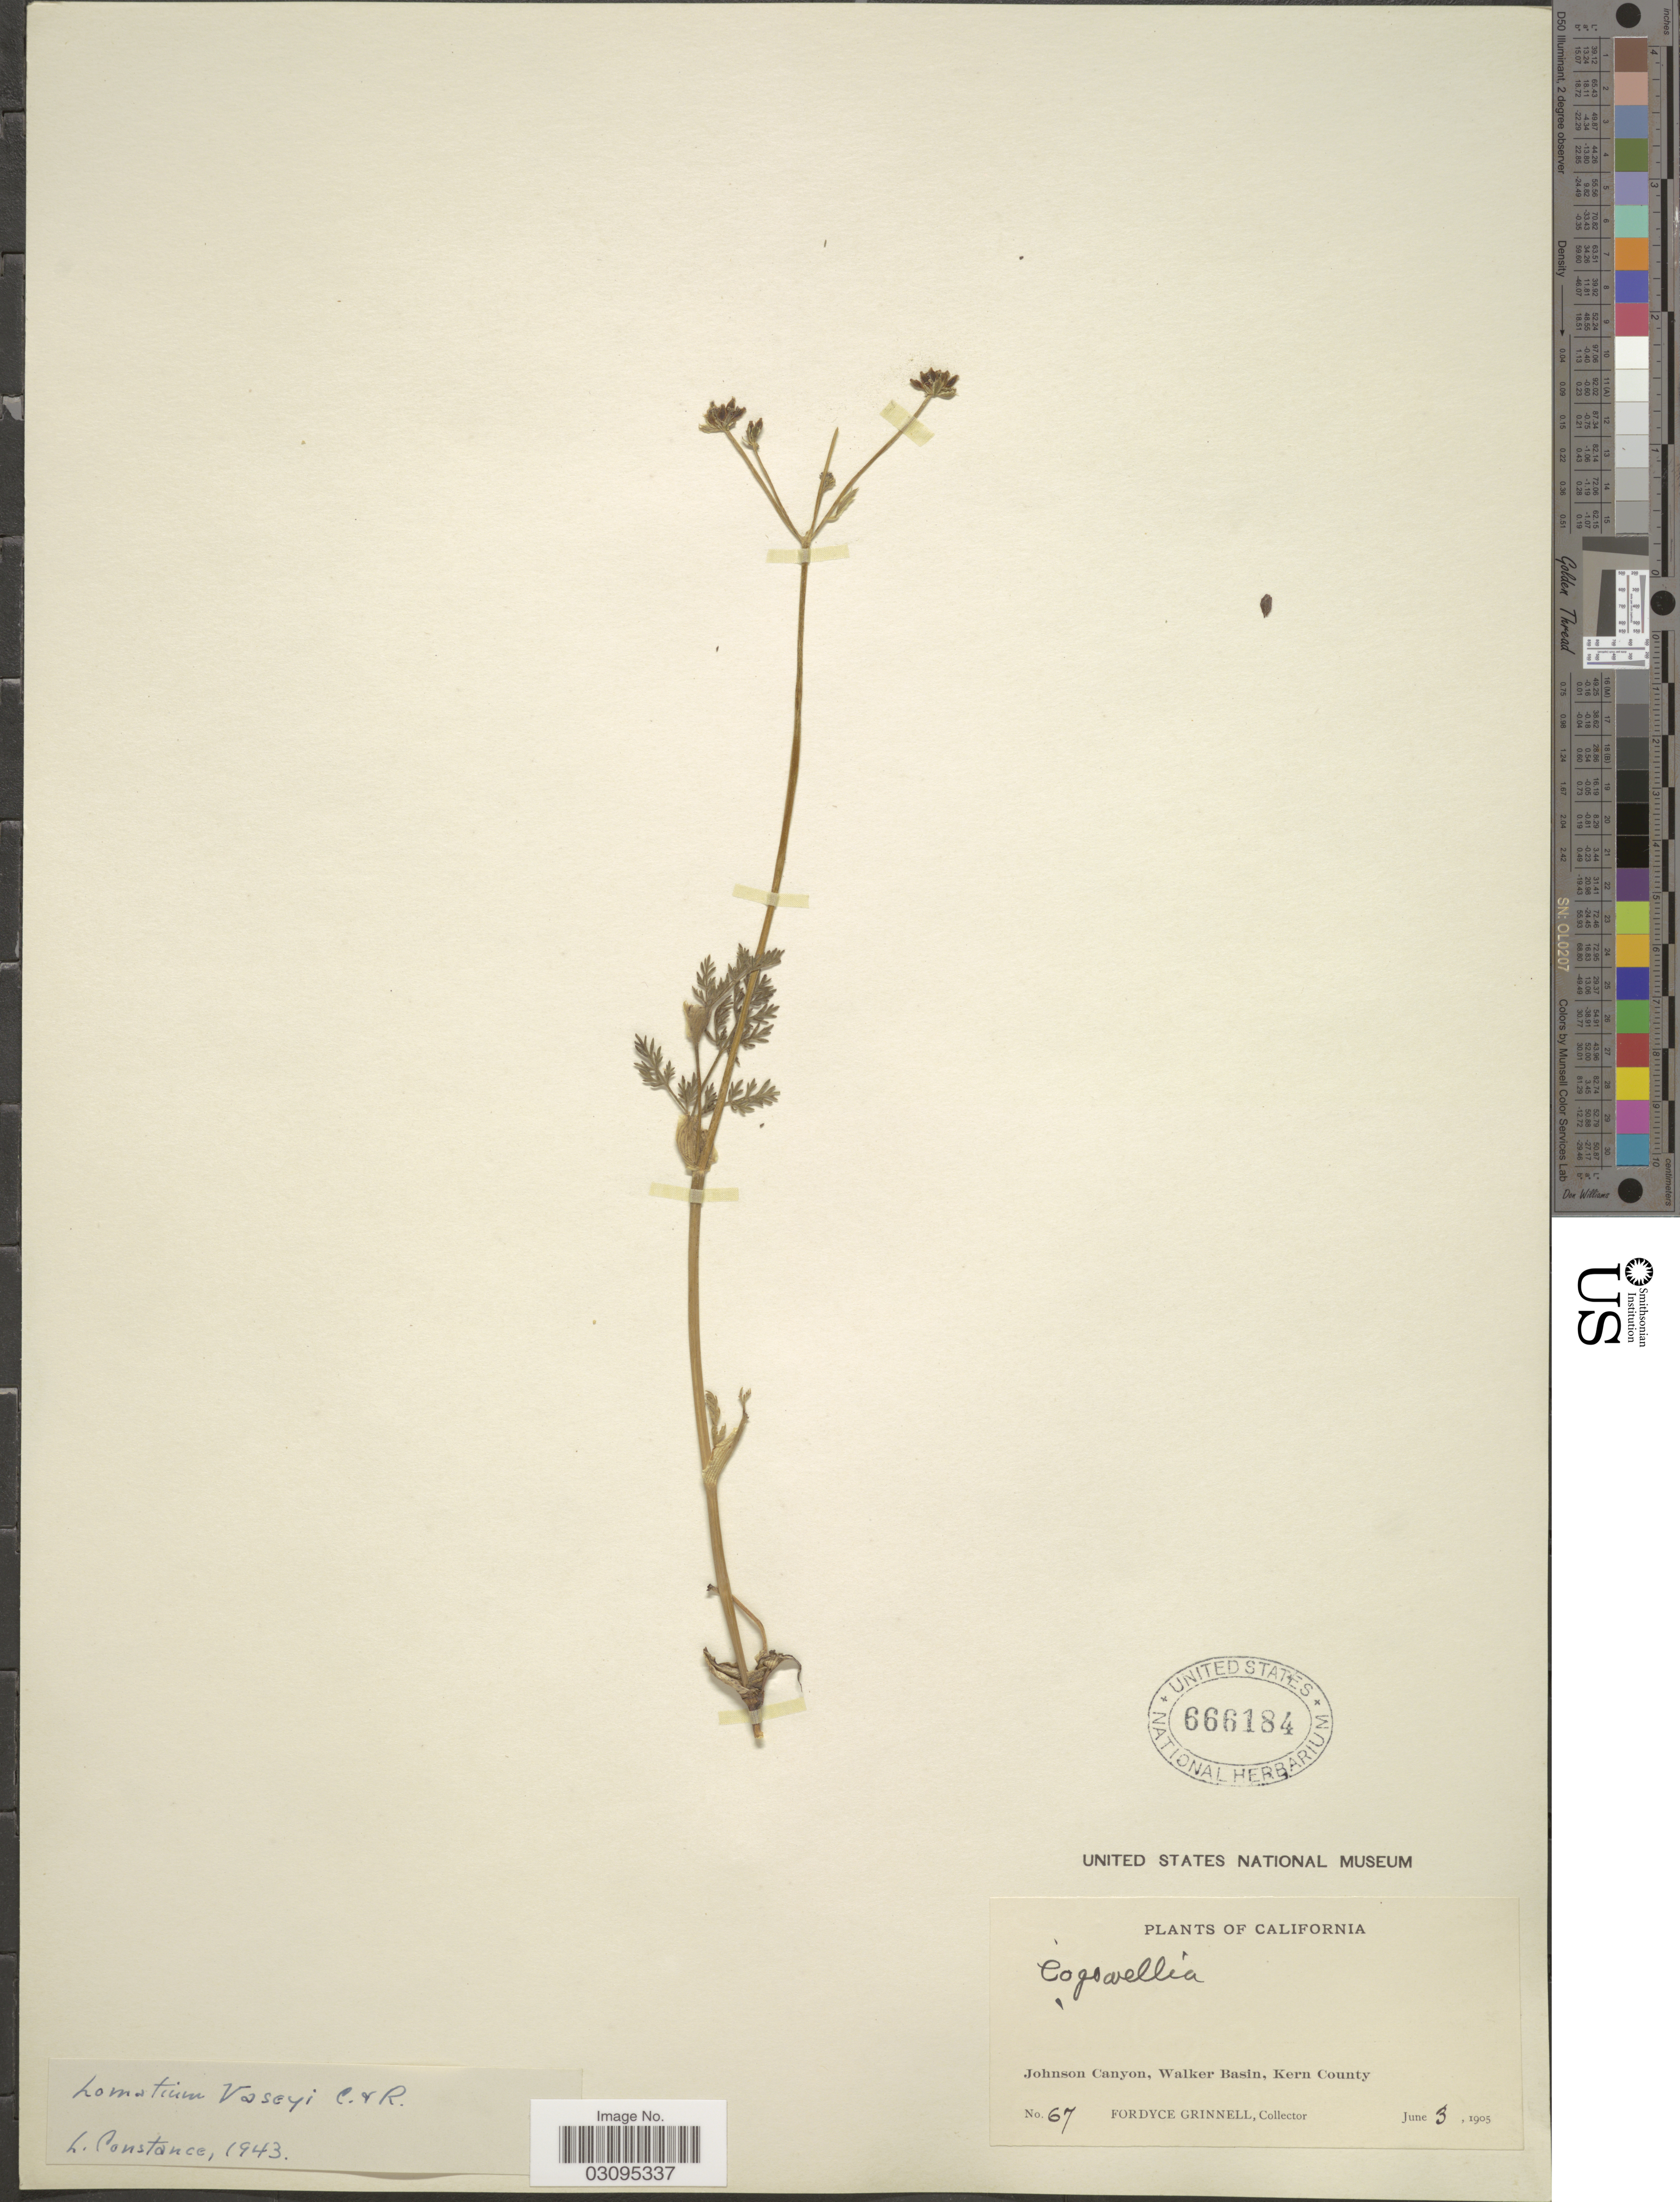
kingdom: Plantae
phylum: Tracheophyta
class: Magnoliopsida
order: Apiales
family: Apiaceae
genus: Lomatium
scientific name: Lomatium vaseyi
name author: (J.M. Coult. & Rose) J.M. Coult. & Rose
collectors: F. Grinnell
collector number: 67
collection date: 1905-06-03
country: United States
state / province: California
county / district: Kern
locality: Johnson Canyon, Walker Basin, Kern County.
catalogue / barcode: US 666184